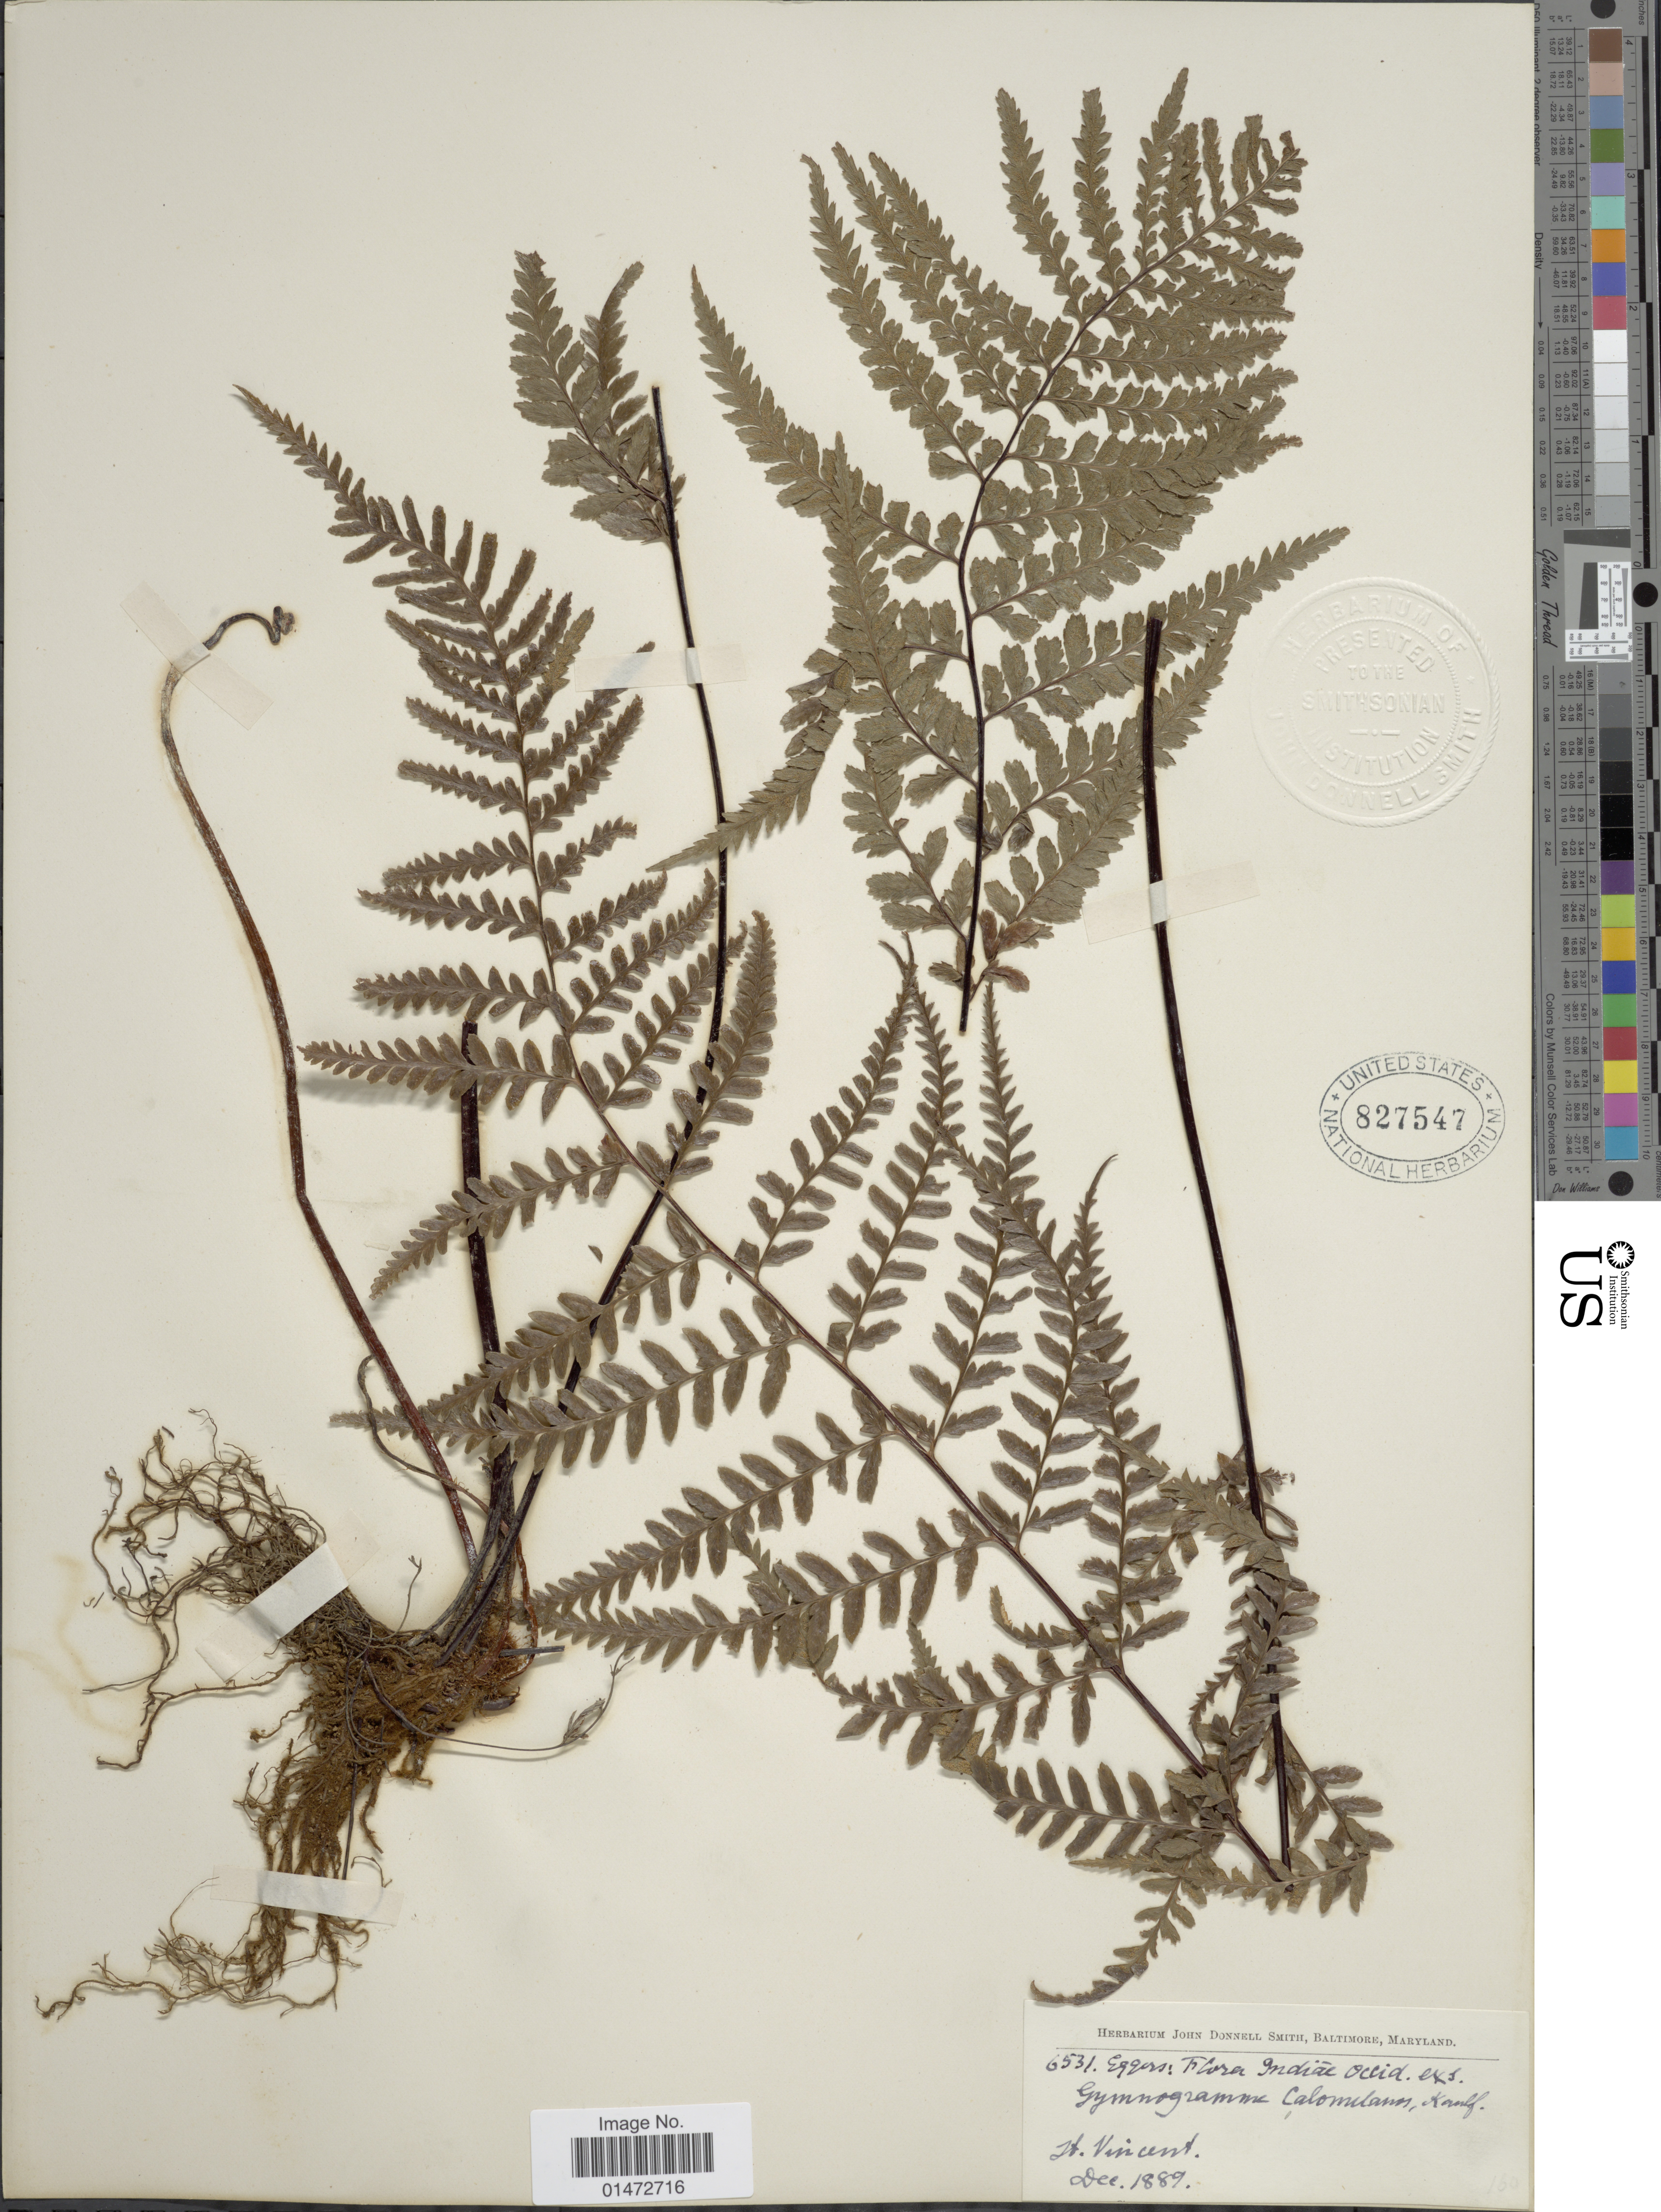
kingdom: Plantae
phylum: Tracheophyta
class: Polypodiopsida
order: Polypodiales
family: Pteridaceae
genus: Pityrogramma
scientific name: Pityrogramma calomelanos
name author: (L.) Link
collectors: -. Eggers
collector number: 6531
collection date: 1889-12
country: St. Vincent - Grenadines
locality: St. Vincent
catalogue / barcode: US 827547